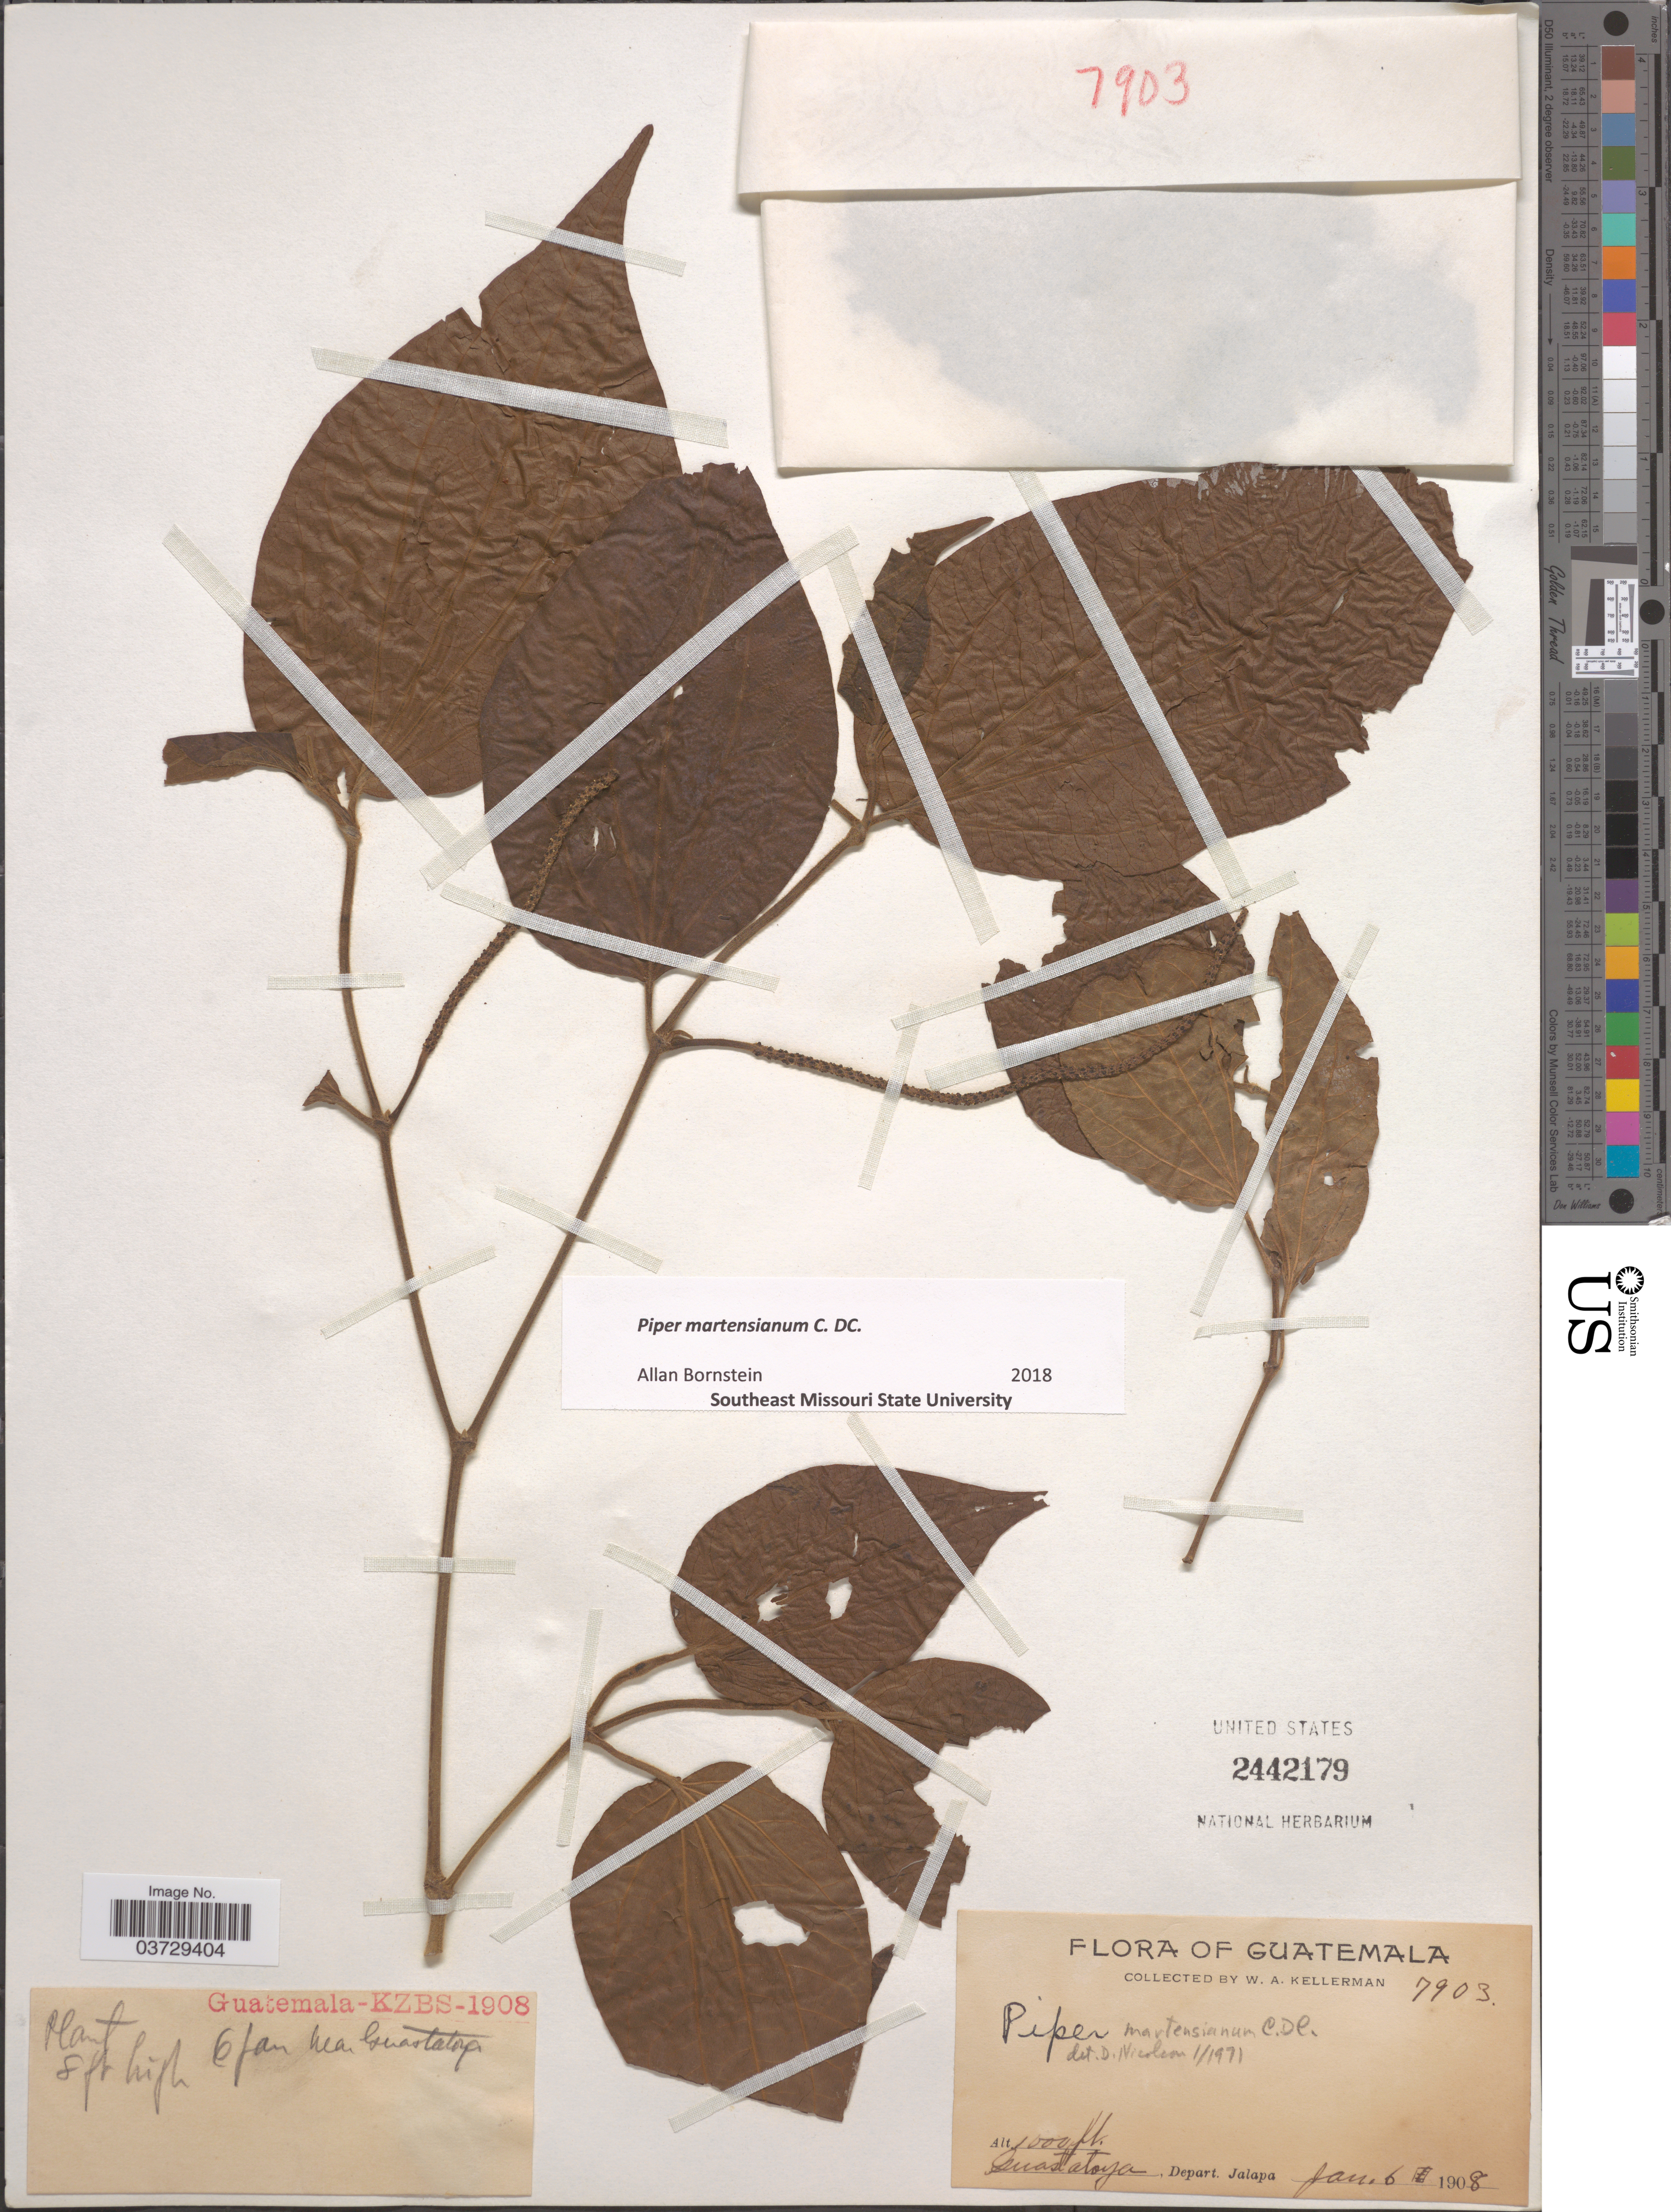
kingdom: Plantae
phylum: Tracheophyta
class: Magnoliopsida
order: Piperales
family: Piperaceae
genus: Piper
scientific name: Piper martensianum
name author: C. DC.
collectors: W. Kellerman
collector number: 7903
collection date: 1908-01-06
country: Guatemala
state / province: Jalapa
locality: Guastatoya, Depart. Jalapa.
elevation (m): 305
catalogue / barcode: US 2442179